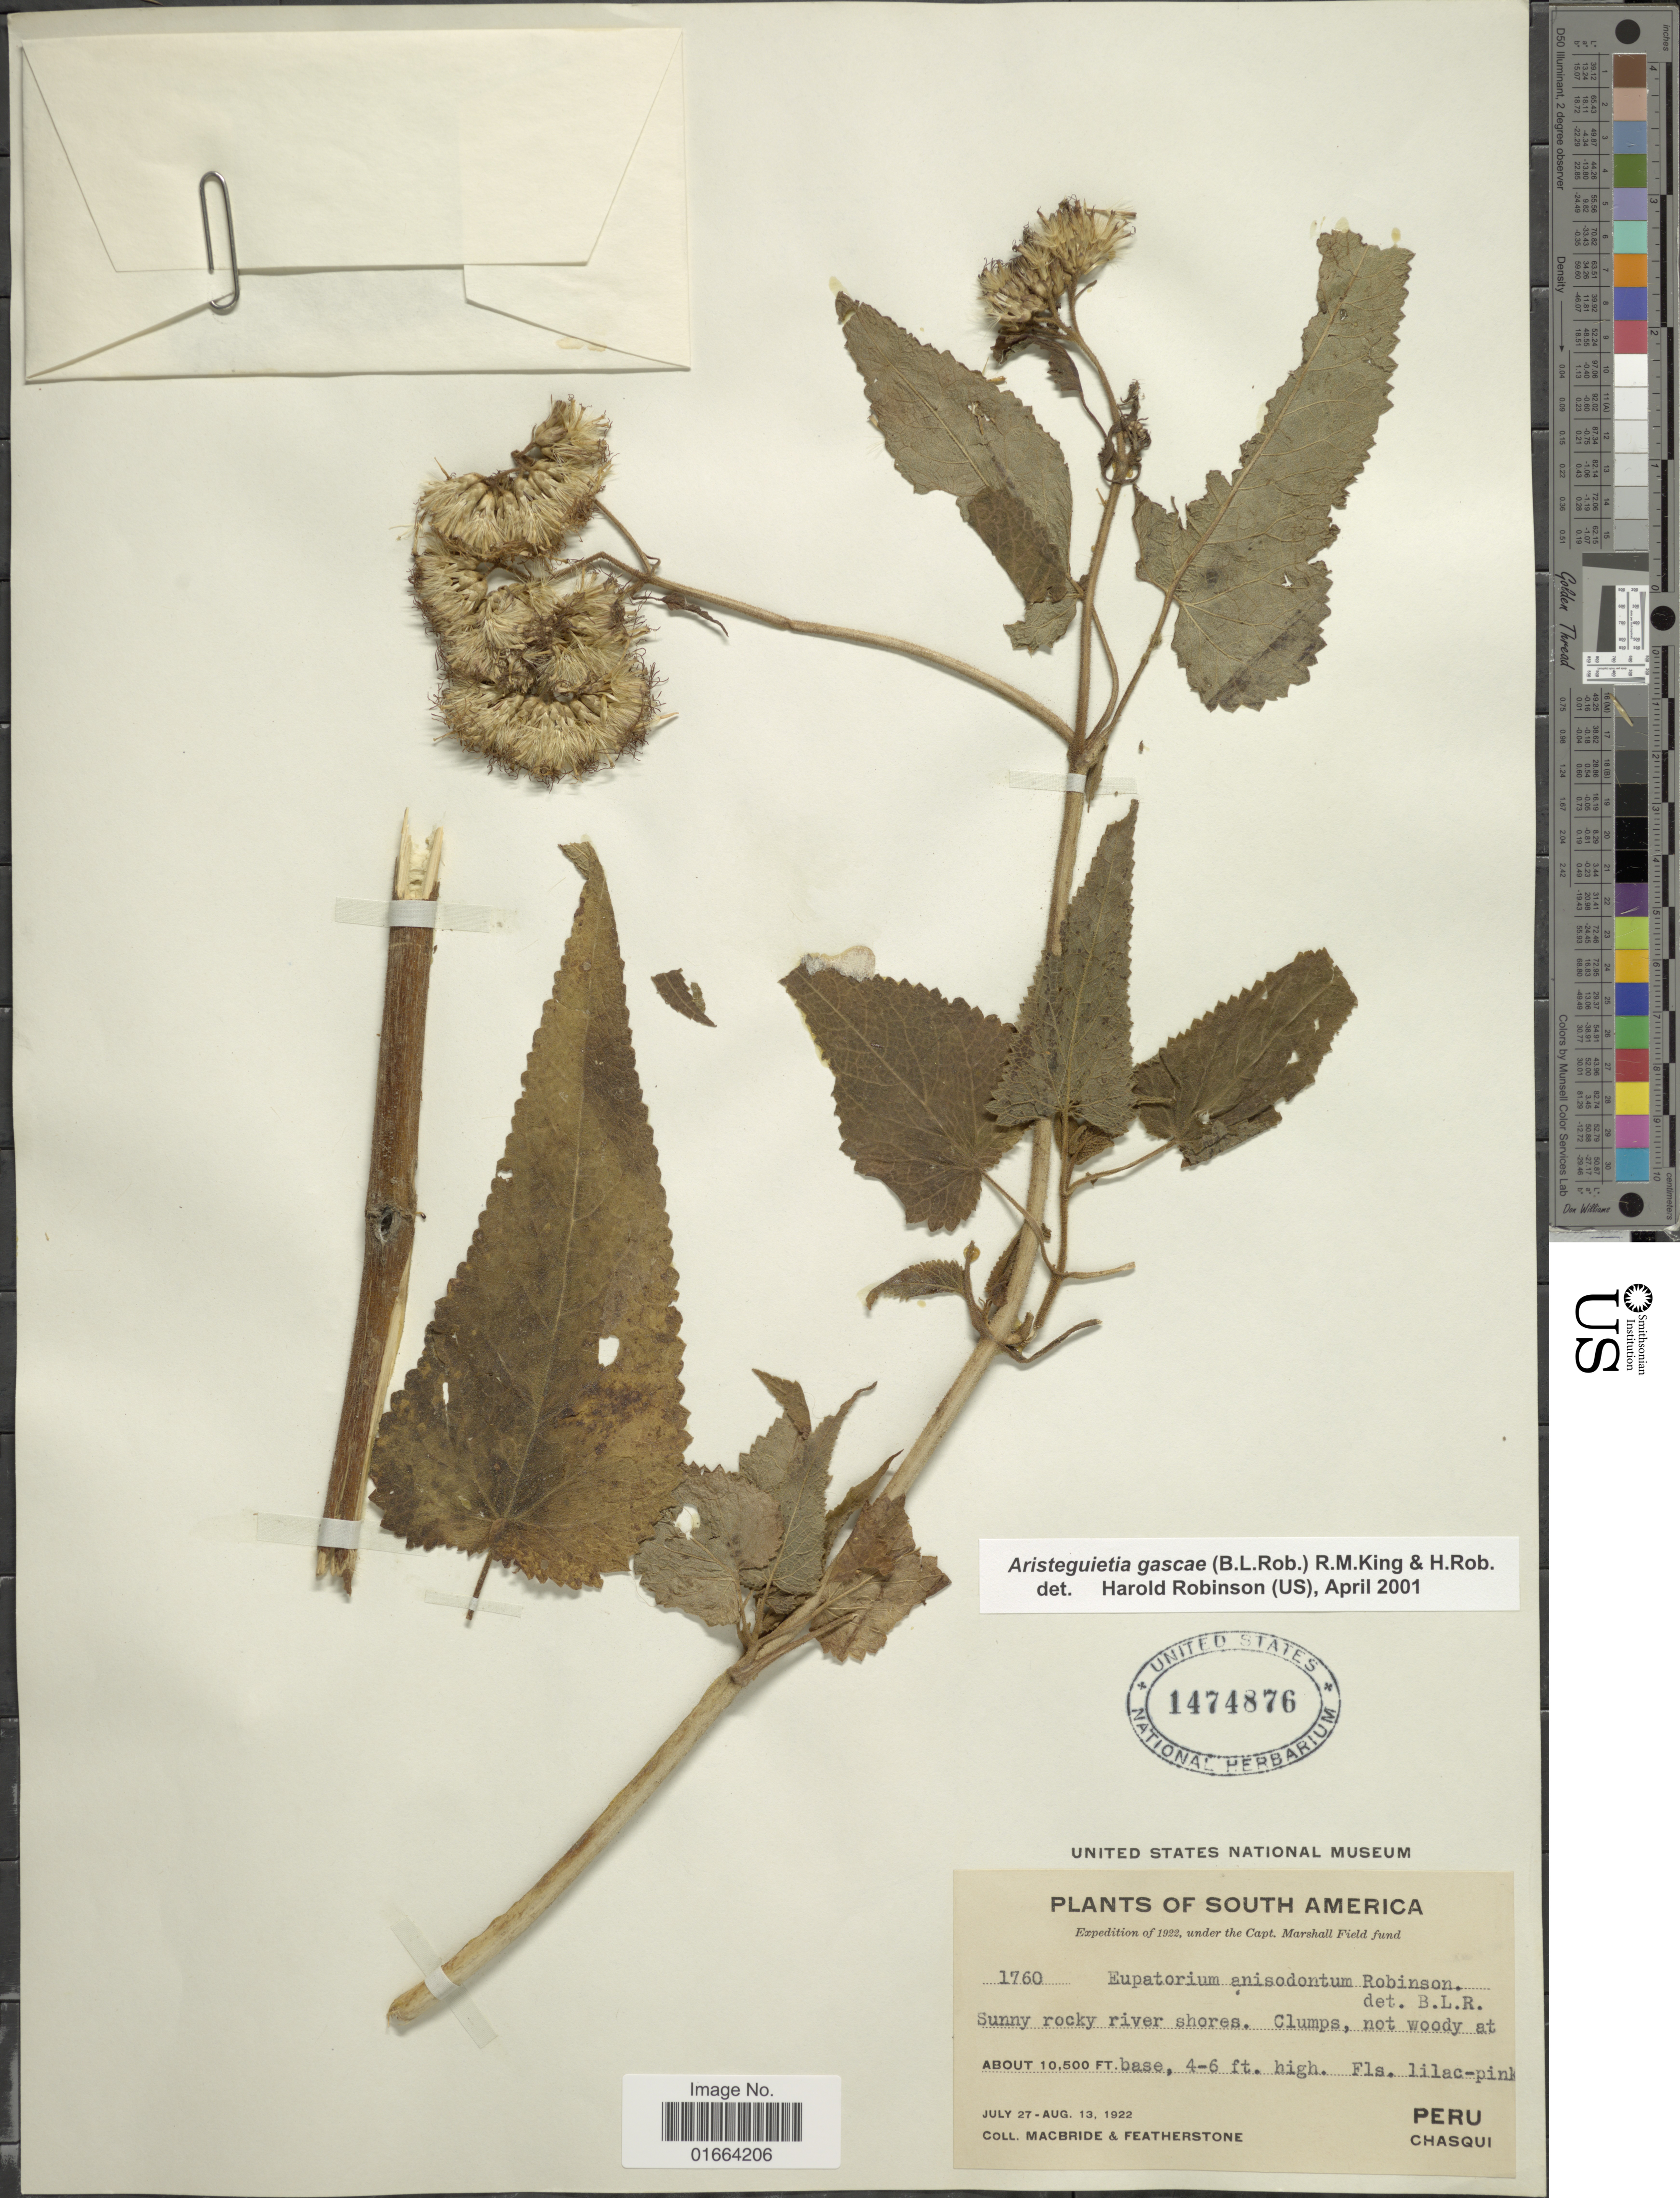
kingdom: Plantae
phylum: Tracheophyta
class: Magnoliopsida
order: Asterales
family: Asteraceae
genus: Aristeguietia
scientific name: Aristeguietia gascae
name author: (B.L. Rob.) R.M. King & H. Rob.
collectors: Macbride, -- & -. Featherstone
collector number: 1760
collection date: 1922-07-27/1922-08-13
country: Peru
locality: Chasqui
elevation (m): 3200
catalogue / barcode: US 1474876